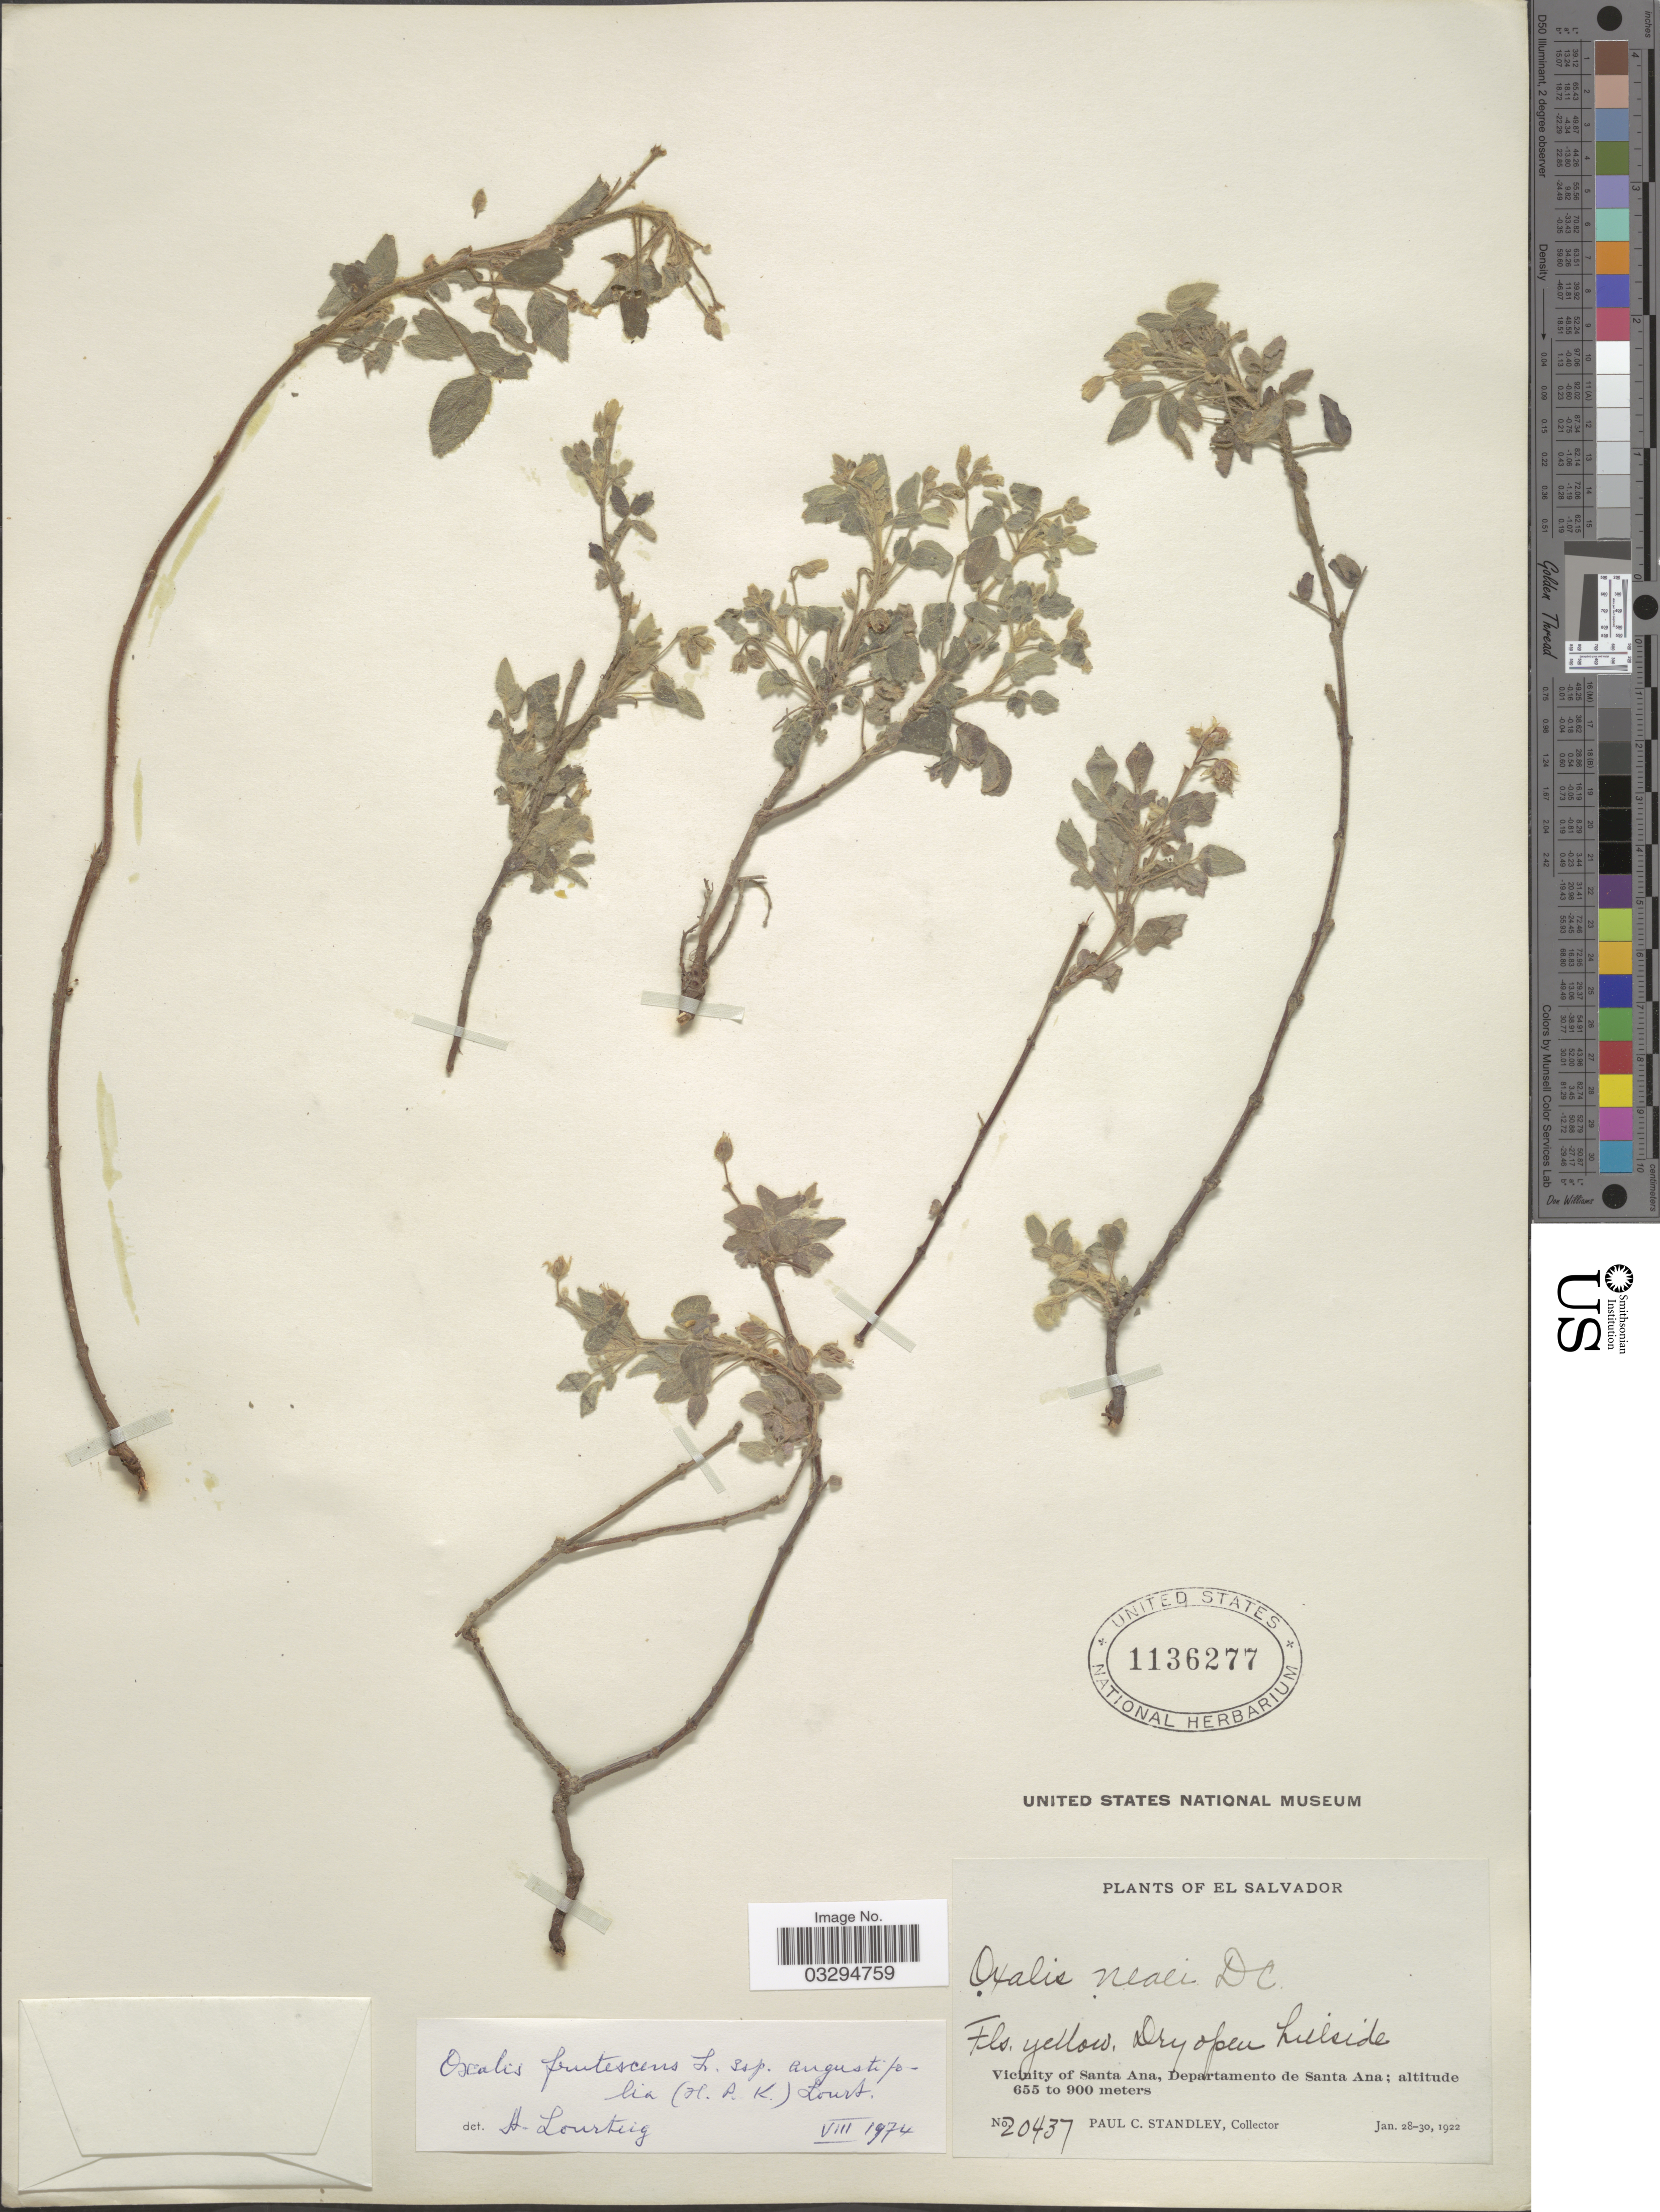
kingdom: Plantae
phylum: Tracheophyta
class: Magnoliopsida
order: Oxalidales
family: Oxalidaceae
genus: Oxalis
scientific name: Oxalis frutescens subsp. angustifolia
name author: (Kunth) Lourteig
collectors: P. C. Standley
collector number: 20437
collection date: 1922-01-28/1922-01-30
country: El Salvador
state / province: Santa Ana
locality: Vicinity of Santa Ana, Departamento de Santa Ana.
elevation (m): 655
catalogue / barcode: US 1136277